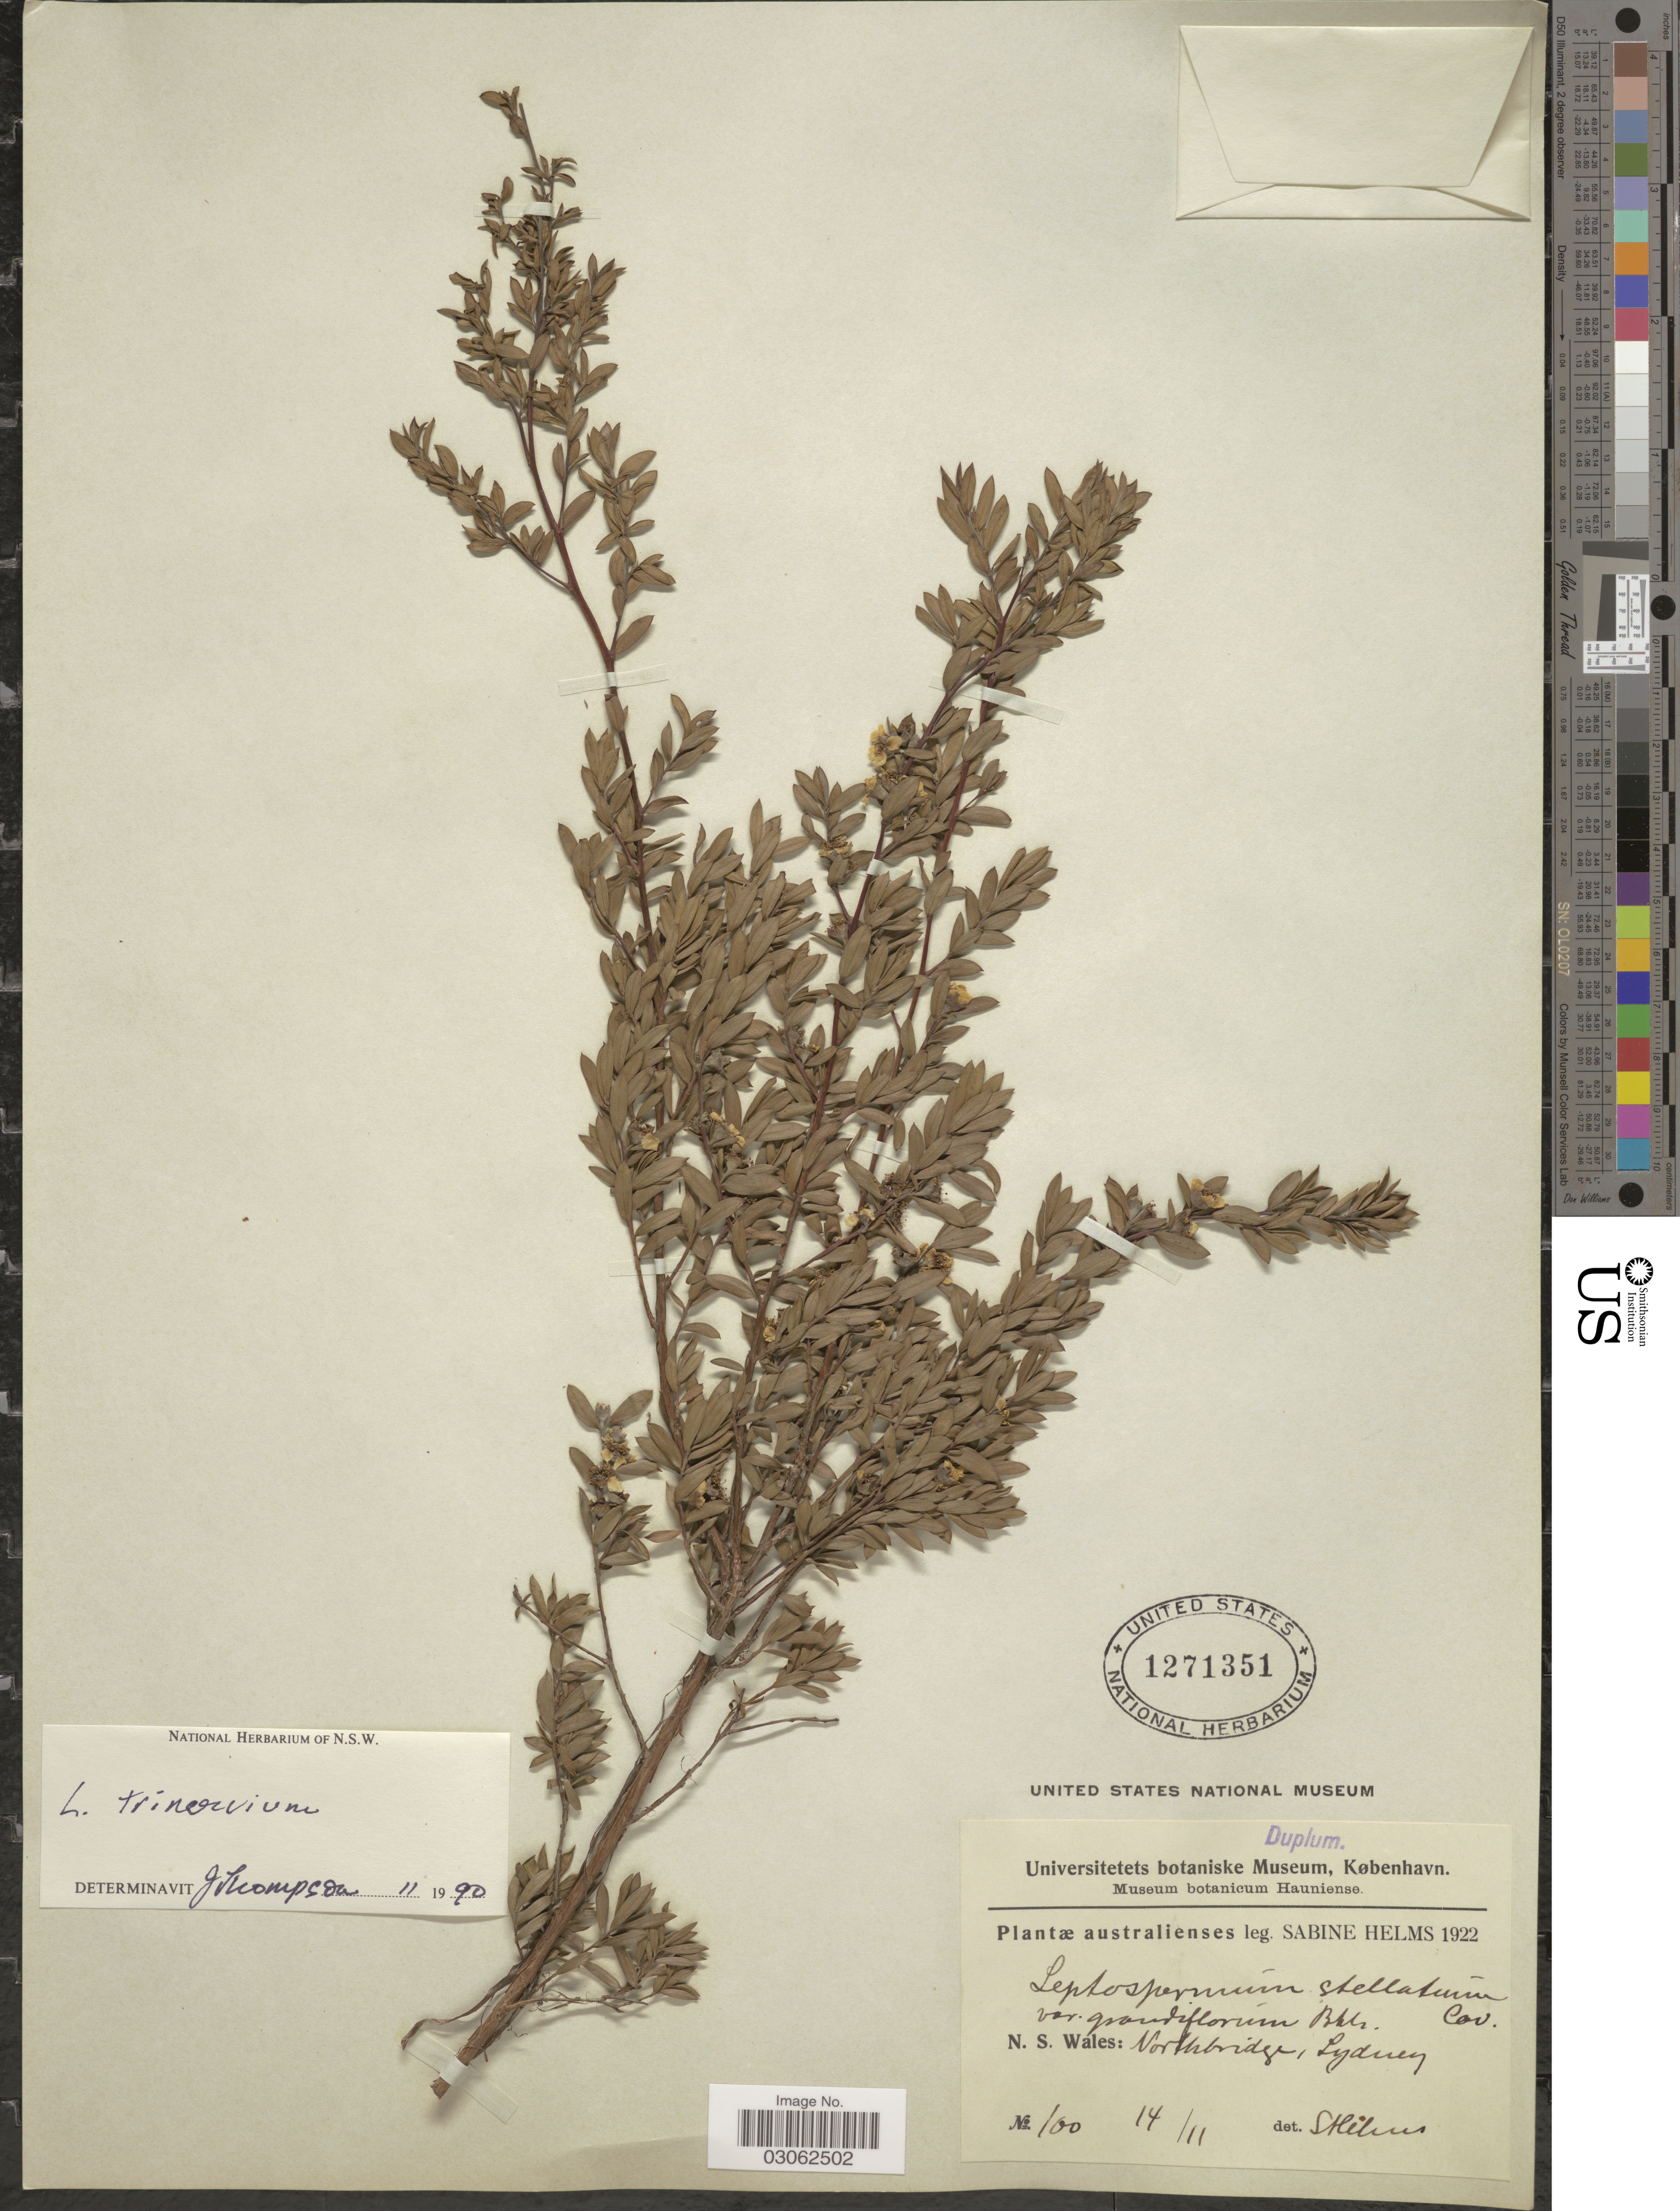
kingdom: Plantae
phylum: Tracheophyta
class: Magnoliopsida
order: Myrtales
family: Myrtaceae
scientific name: Gaudium trinervium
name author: (J. White) P.G. Wilson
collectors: S. Helms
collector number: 100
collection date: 1922-11-14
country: Australia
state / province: New South Wales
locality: N. S. Wales: Northbridge, Sydney.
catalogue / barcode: US 1271351